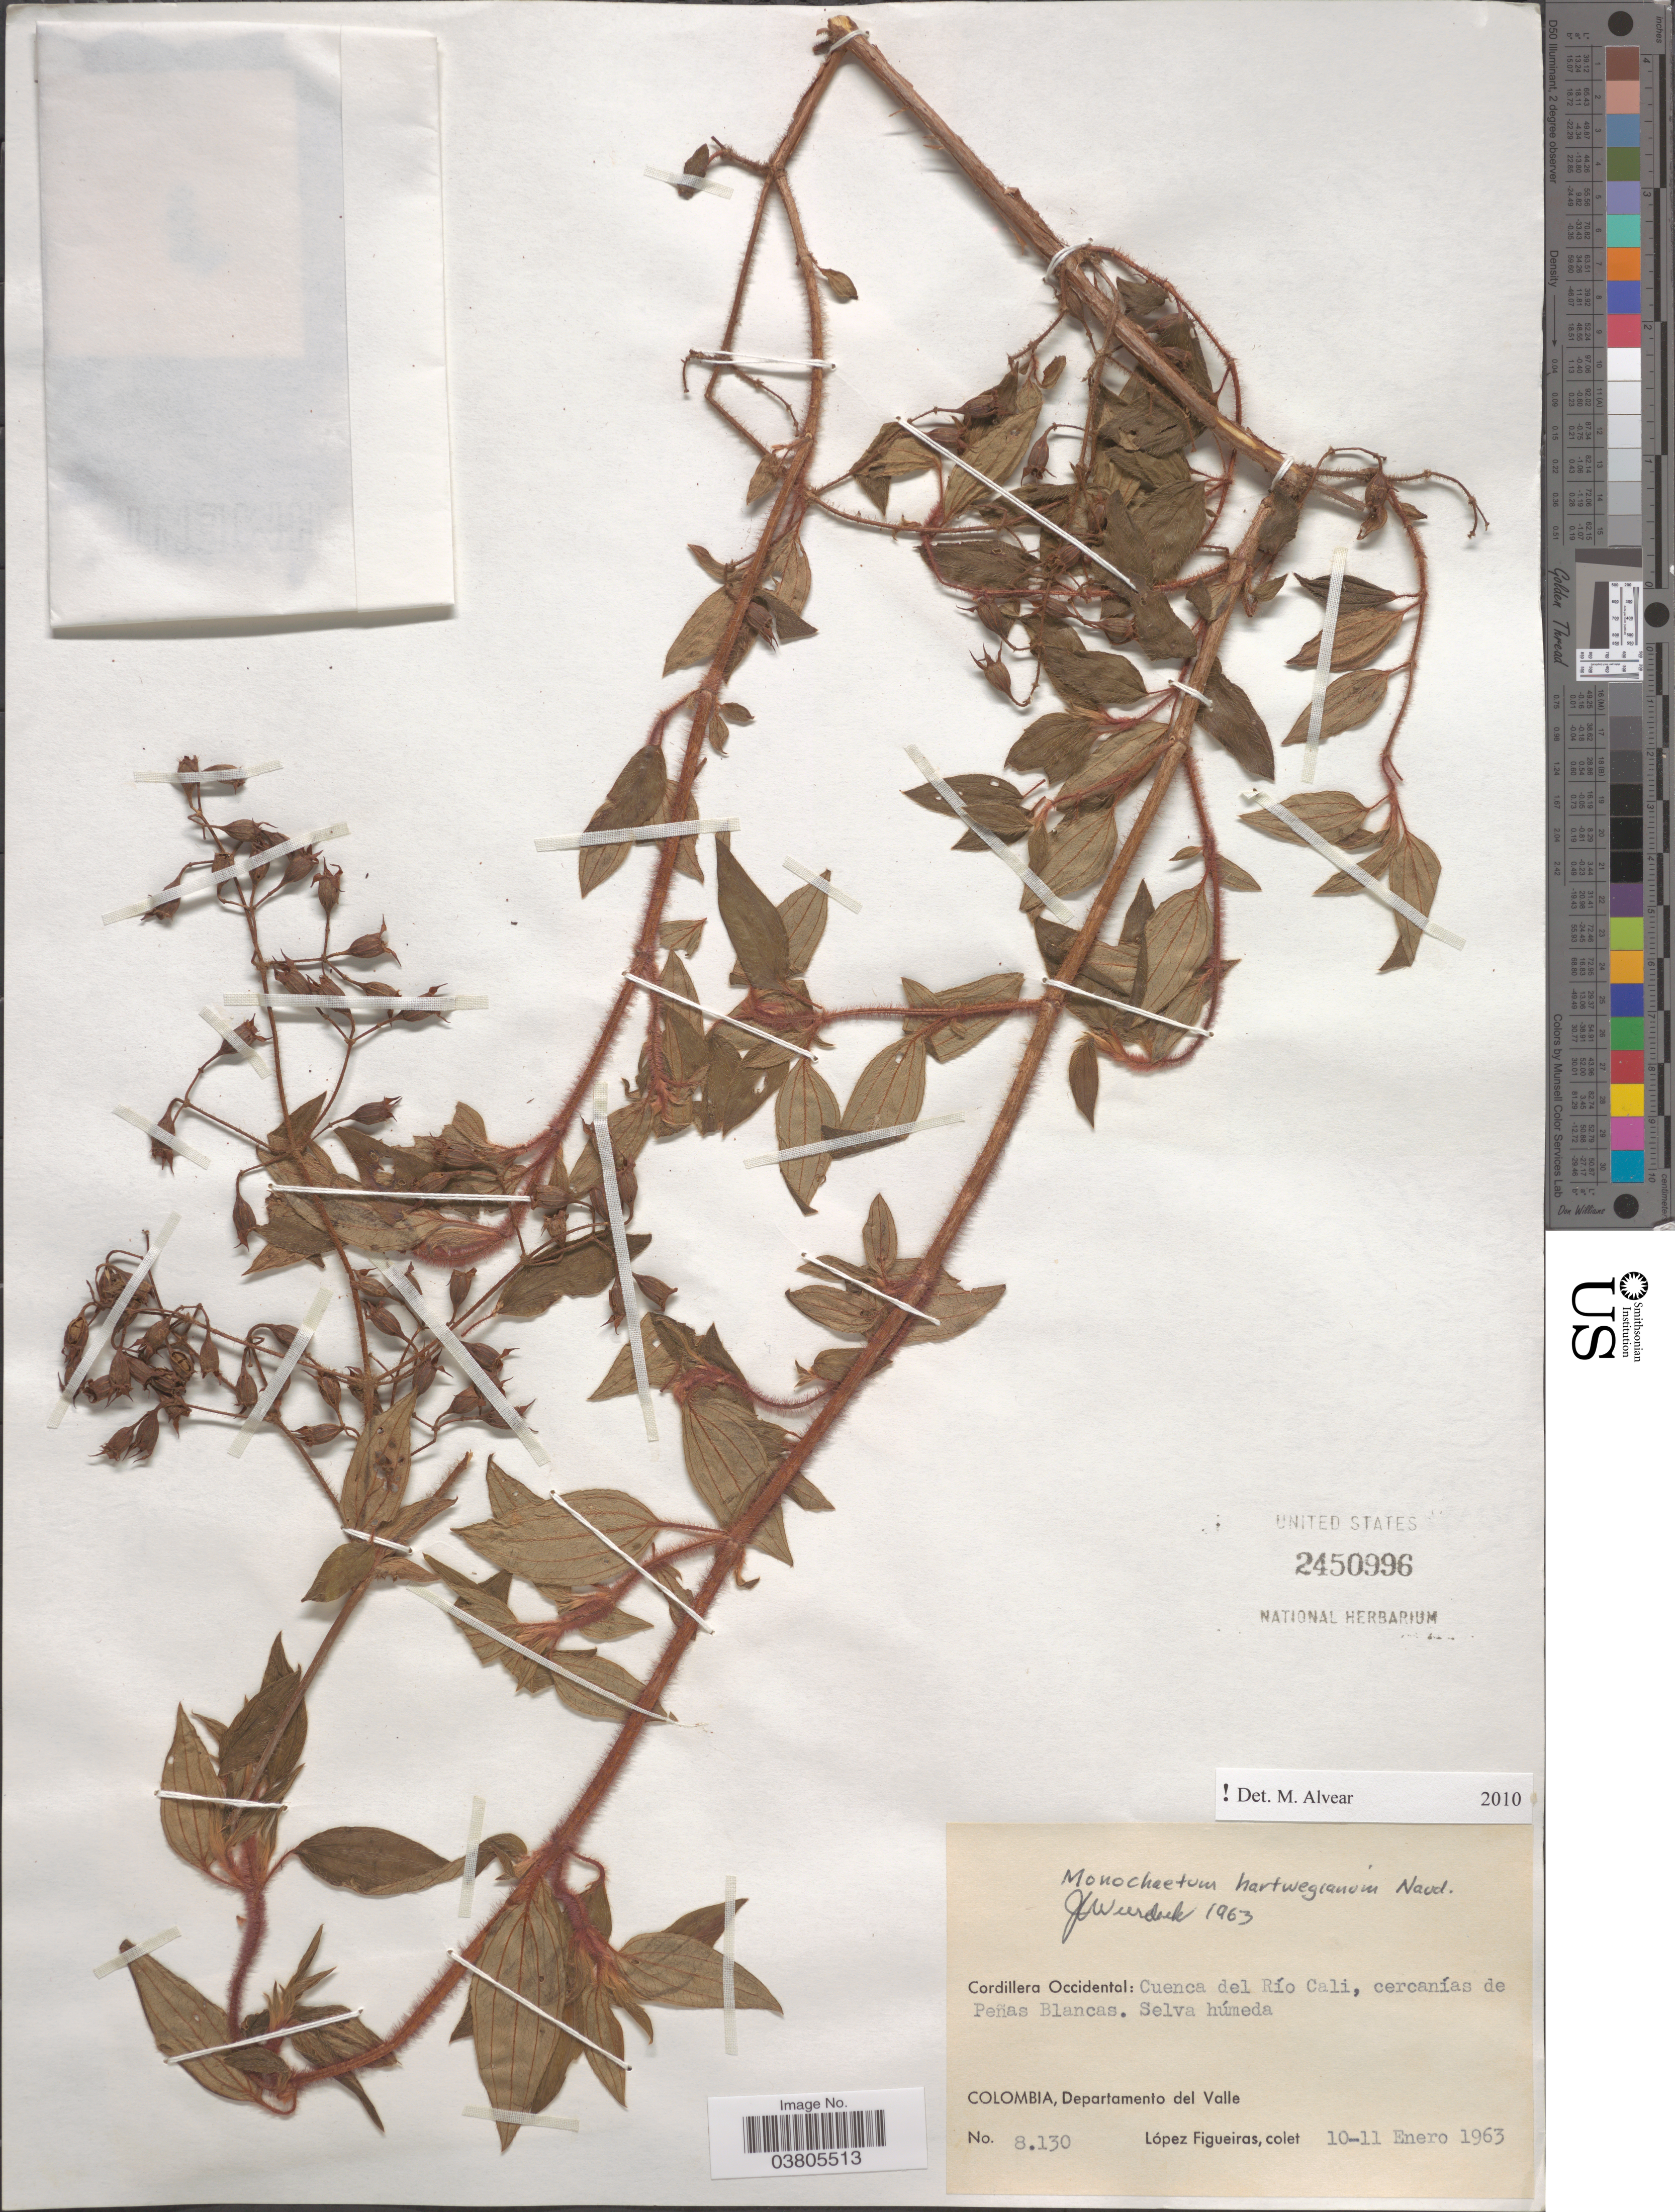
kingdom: Plantae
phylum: Tracheophyta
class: Magnoliopsida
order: Myrtales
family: Melastomataceae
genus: Monochaetum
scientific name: Monochaetum hartwegianum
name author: Naudin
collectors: M. López Figueiras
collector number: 8130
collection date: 1963-01-10/1963-01-11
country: Colombia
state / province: Valle del Cauca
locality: Cordillera Occidental: Cuenca del Río Cali, cercanías de Peñas Blancas. Departamento del Valle.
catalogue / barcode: US 2450996